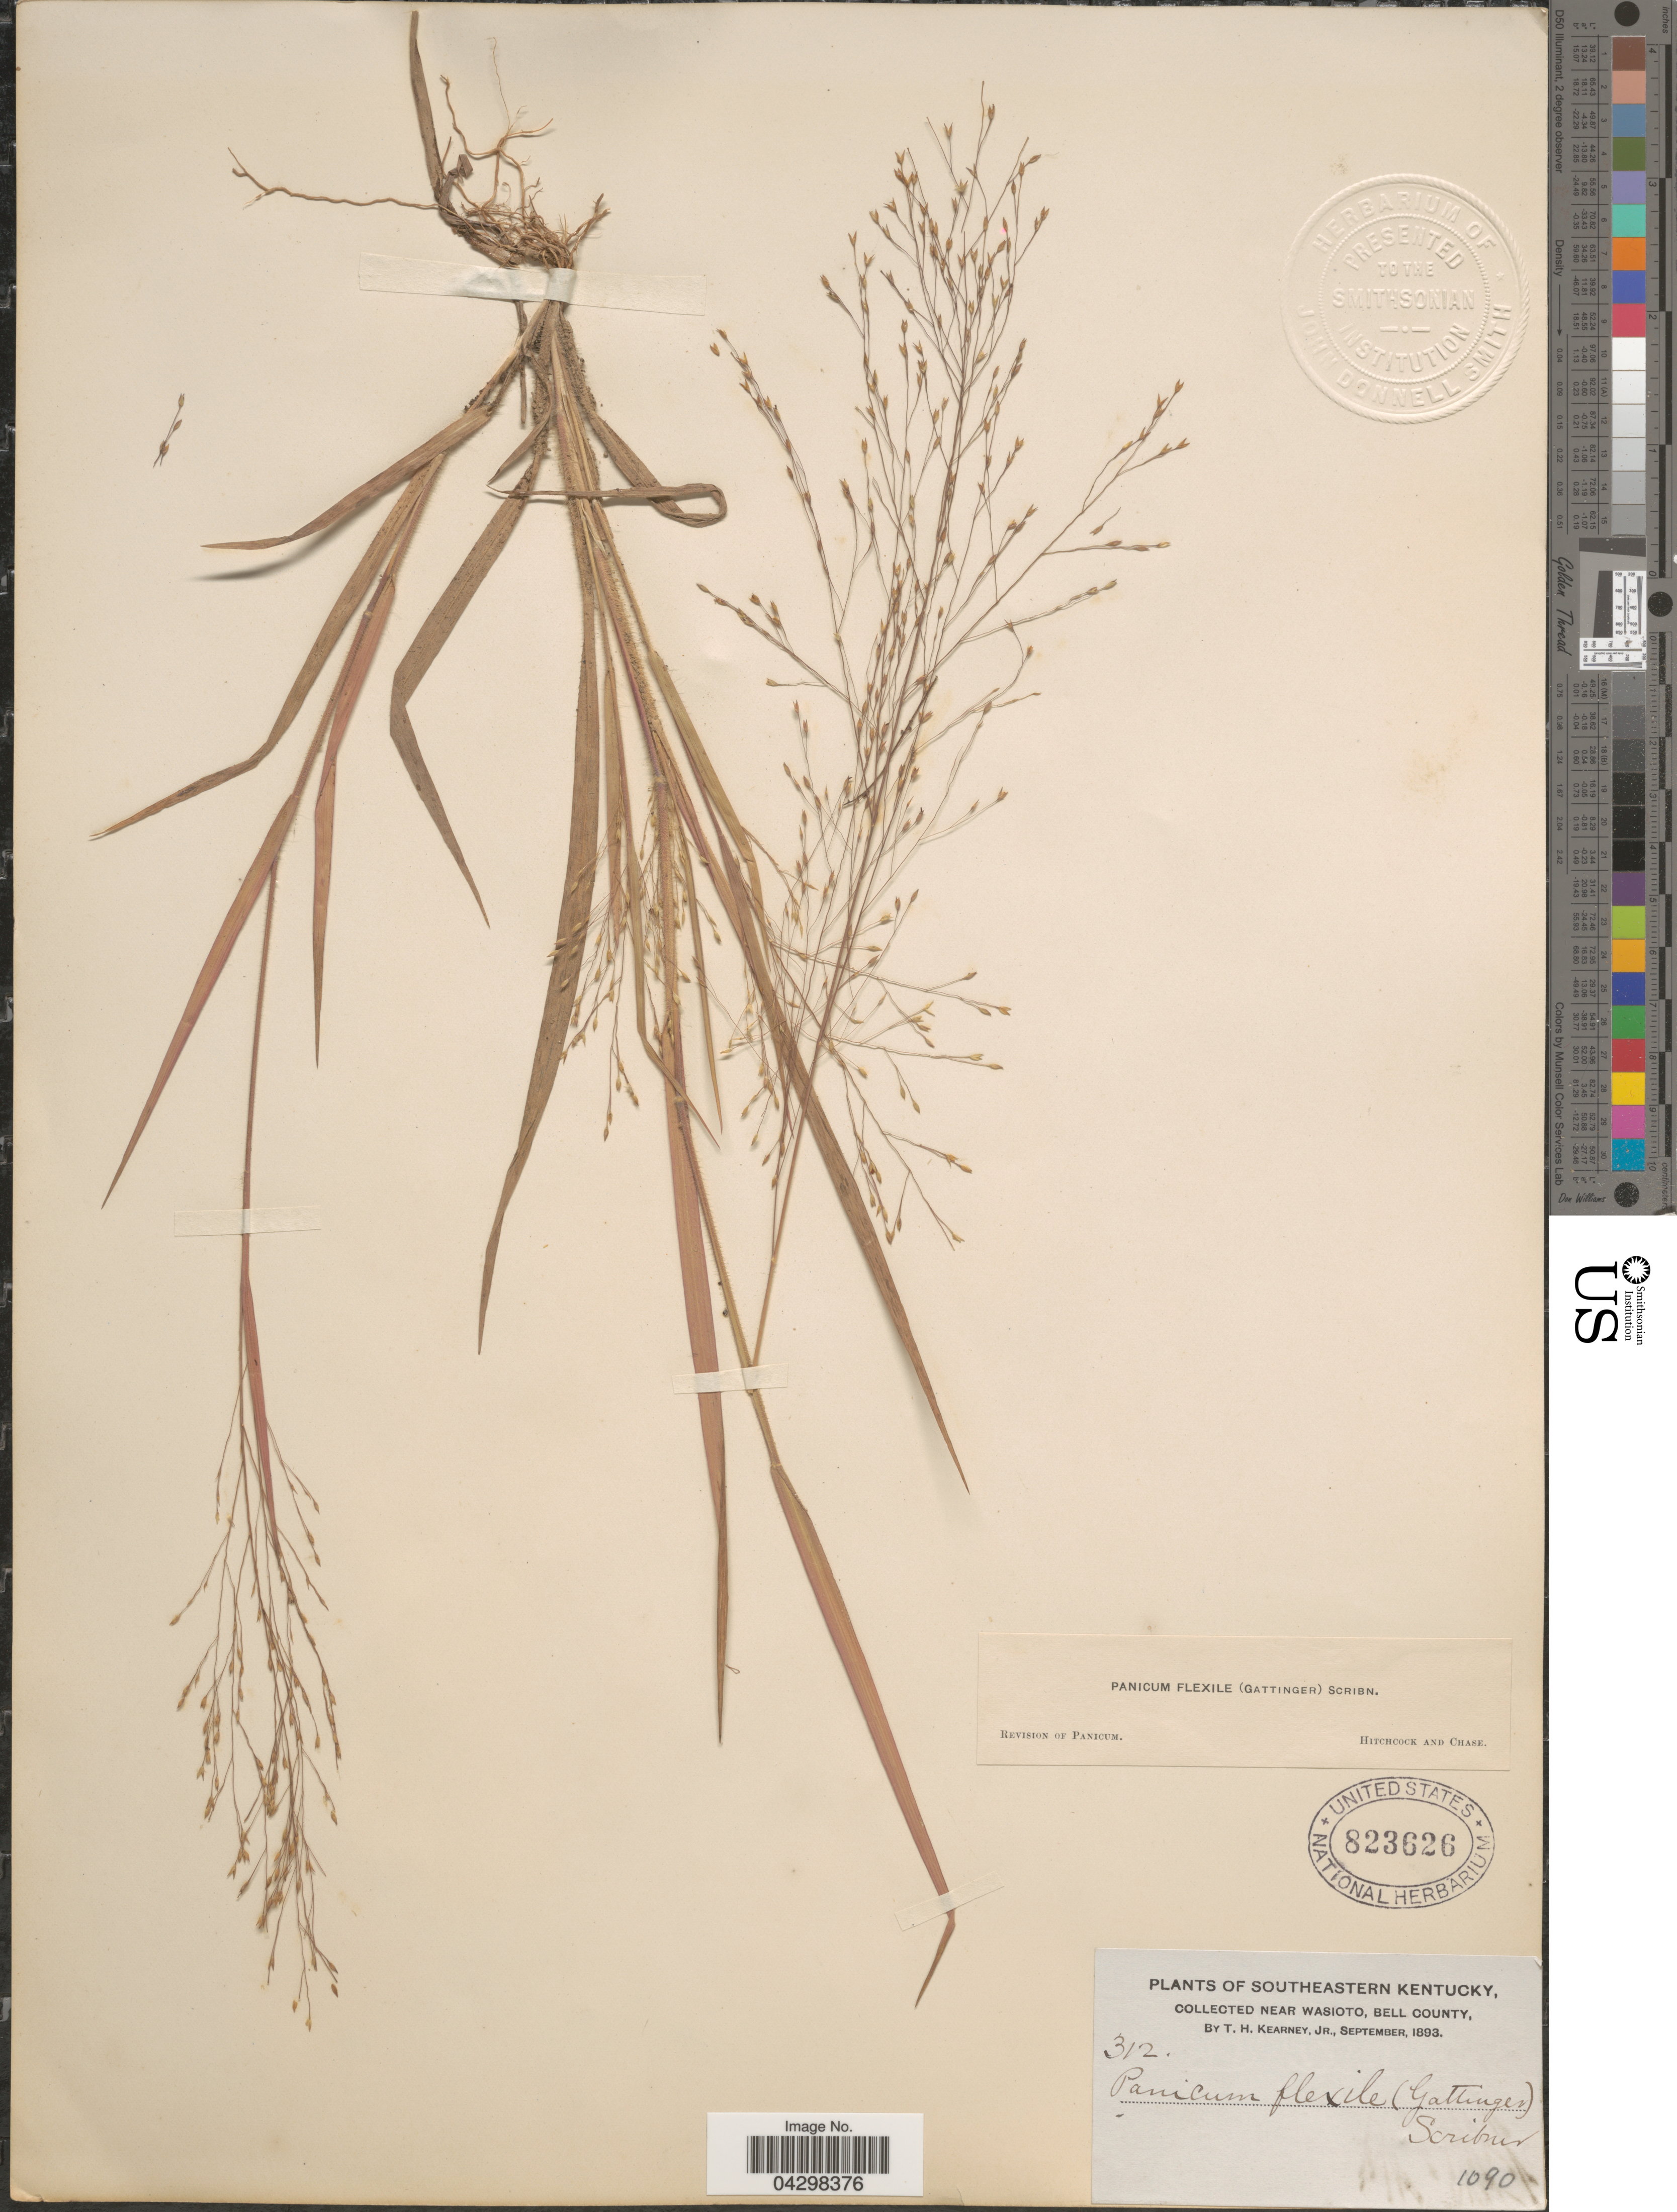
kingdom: Plantae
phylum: Tracheophyta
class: Liliopsida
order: Poales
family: Poaceae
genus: Panicum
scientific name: Panicum flexile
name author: (Gatt.) Scribn.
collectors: T. H. Kearney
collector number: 312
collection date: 1893-09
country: United States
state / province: Kentucky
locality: Southeastern Kentucky, near Wasioto, Bell County.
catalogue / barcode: US 823626